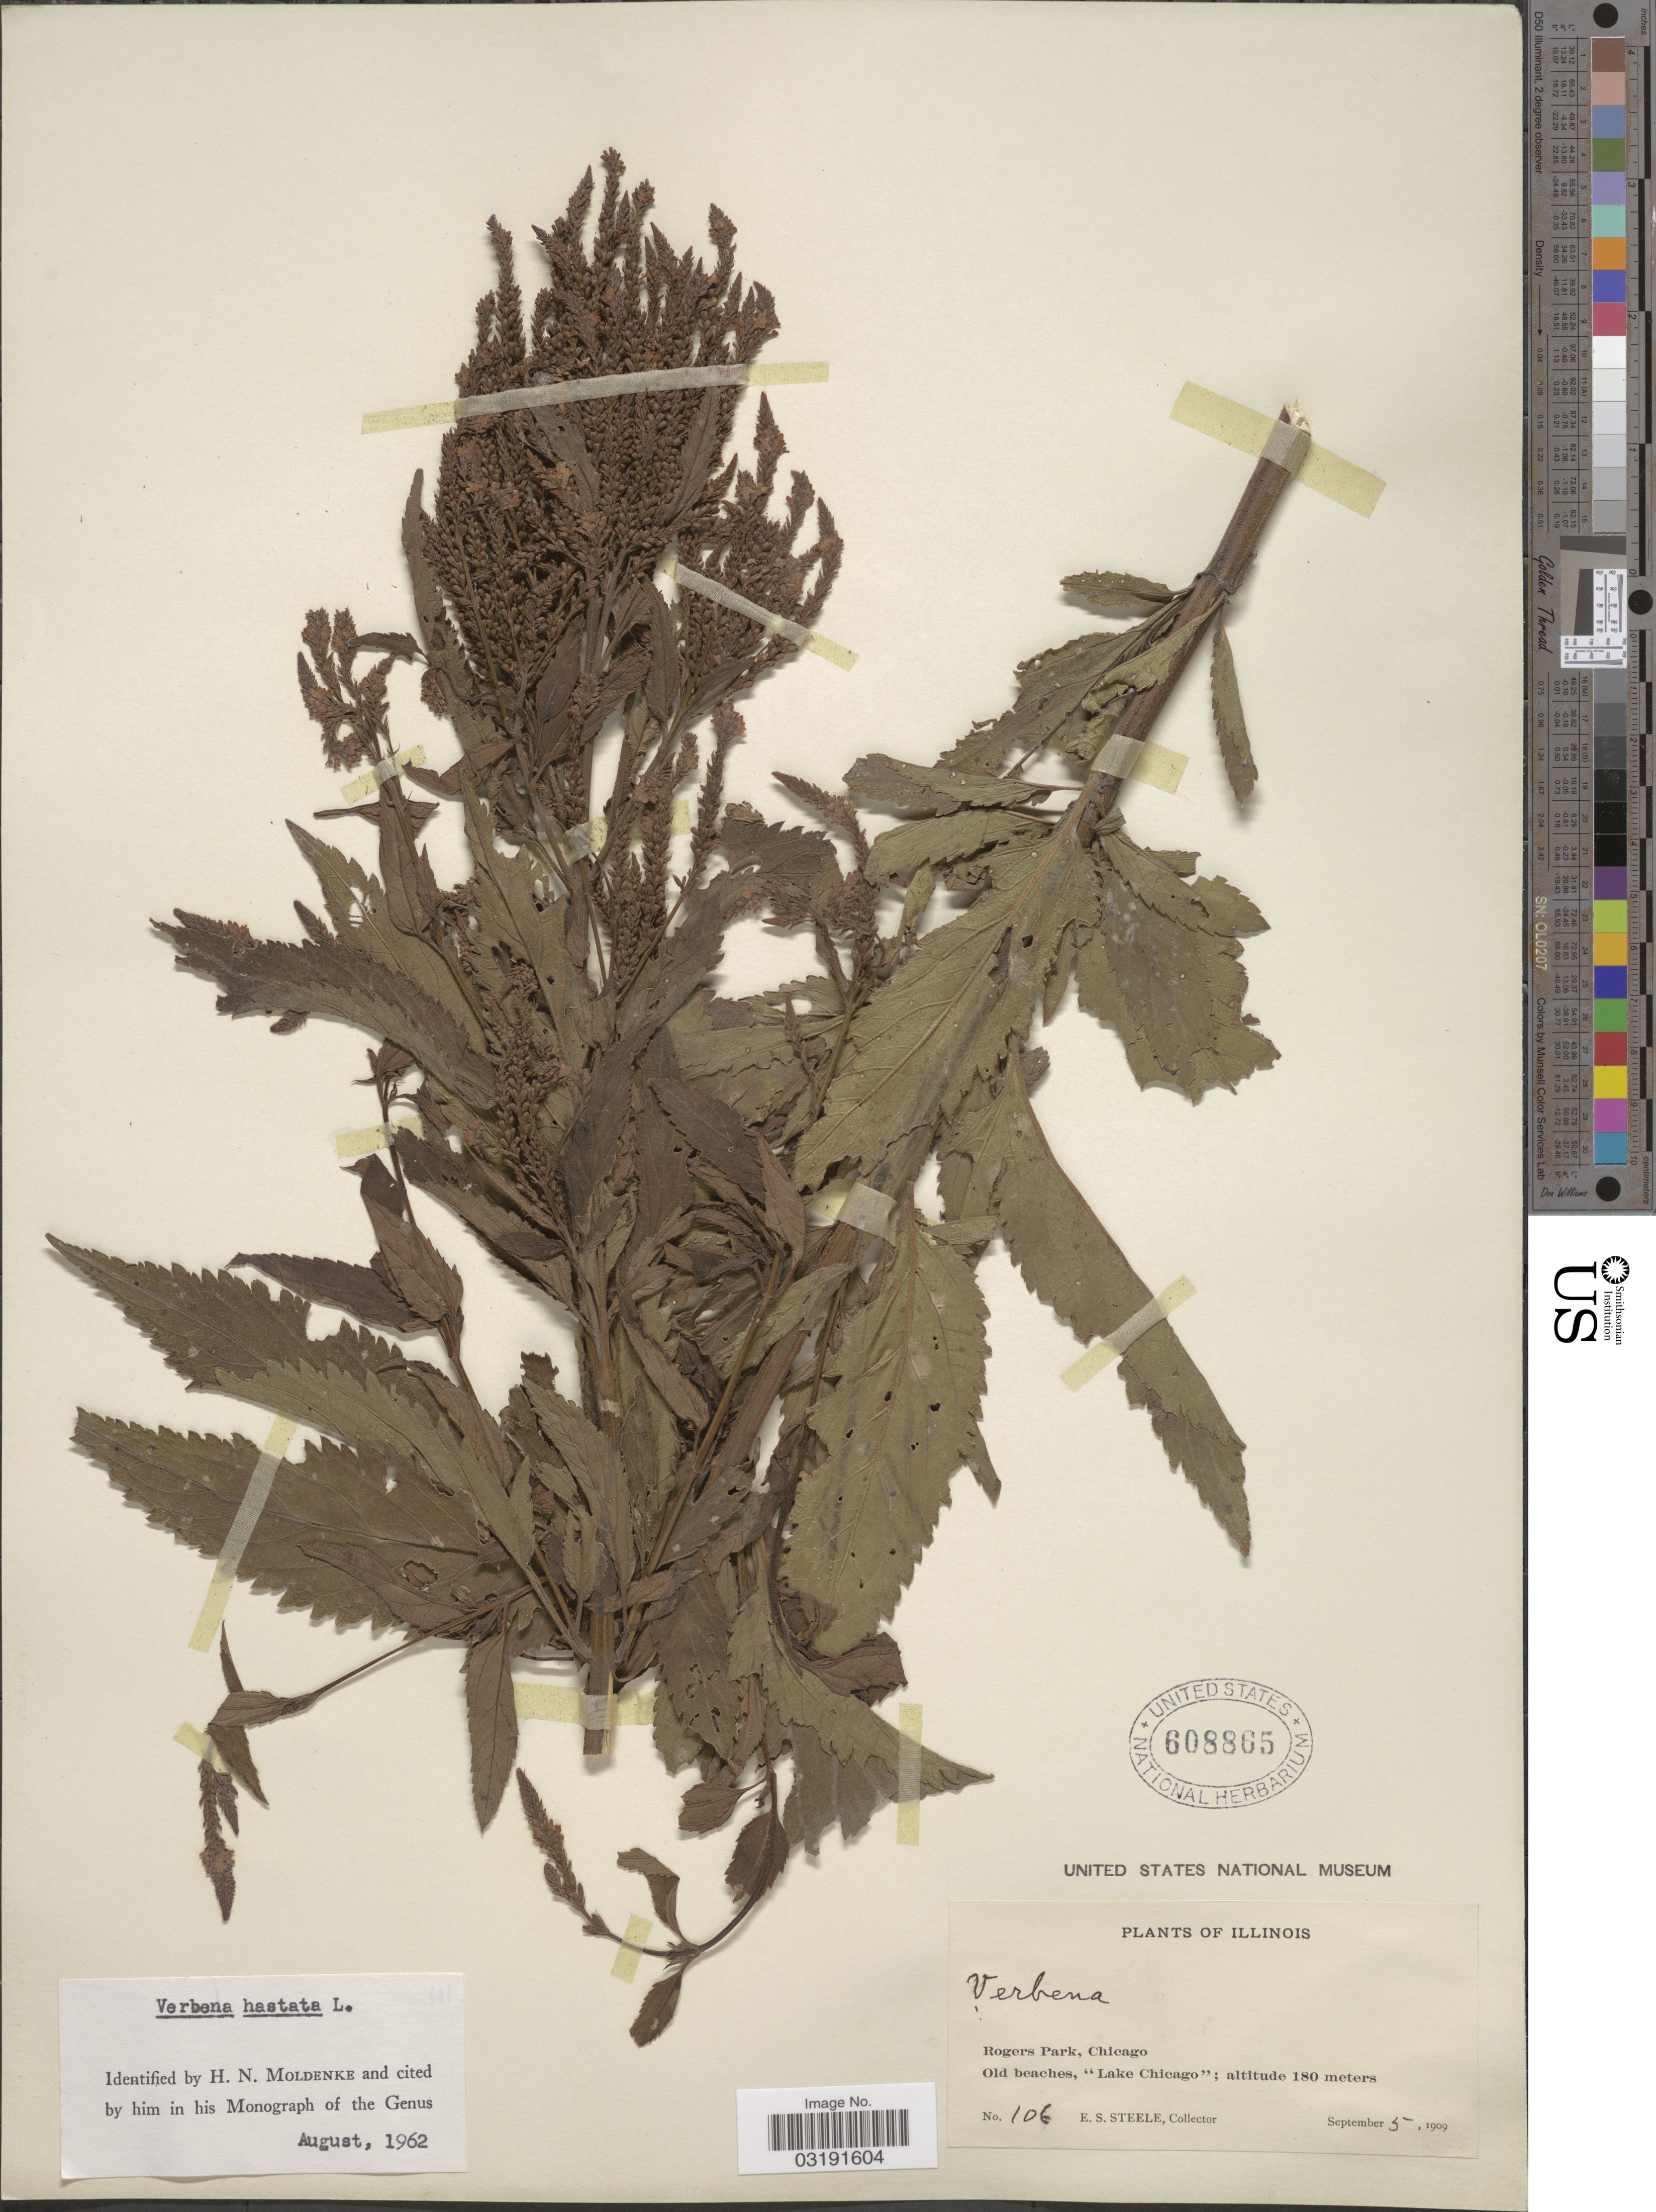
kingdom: Plantae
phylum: Tracheophyta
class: Magnoliopsida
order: Lamiales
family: Verbenaceae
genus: Verbena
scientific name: Verbena hastata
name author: L.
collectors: E. Steele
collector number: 106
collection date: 1909-09-05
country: United States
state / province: Illinois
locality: Rogers Park, Chicago, Old beaches, "Lake Chicago".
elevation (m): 180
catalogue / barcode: US 608865